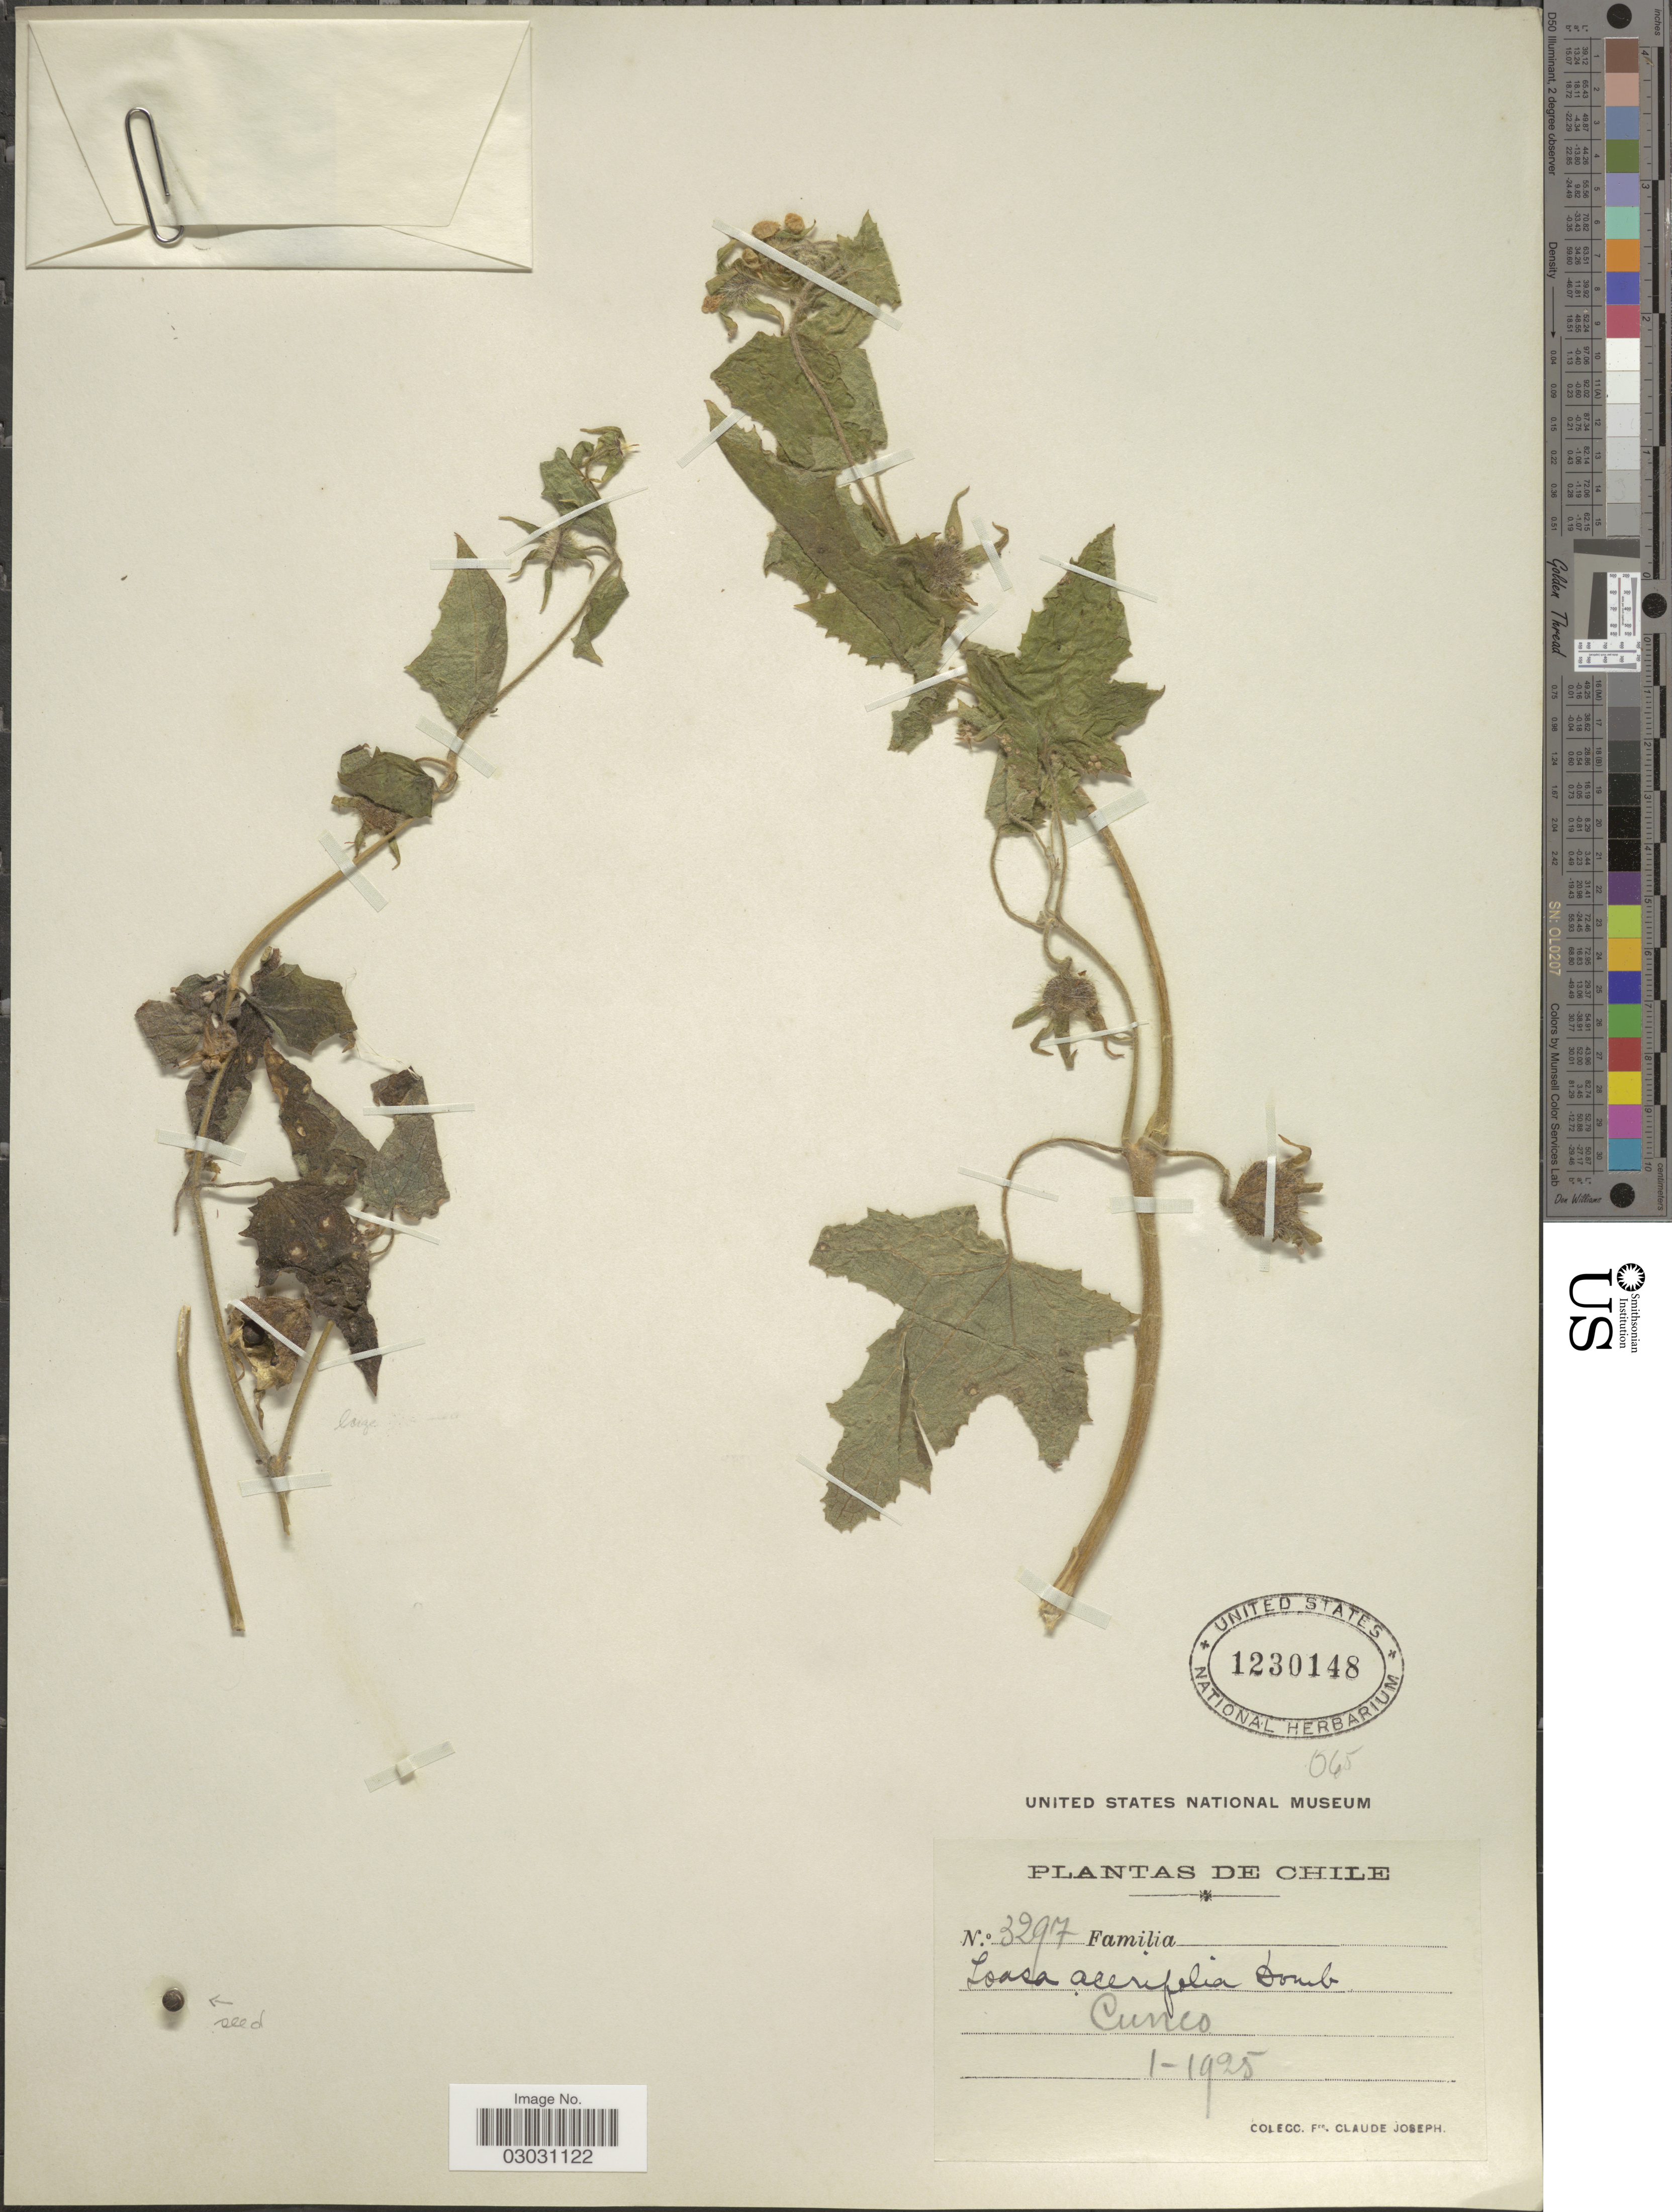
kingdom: Plantae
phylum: Tracheophyta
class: Magnoliopsida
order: Cornales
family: Loasaceae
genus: Loasa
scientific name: Loasa acerifolia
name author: Dombey ex Juss.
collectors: Bro. Claude-Joseph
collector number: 3297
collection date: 1925-01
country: Chile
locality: Cunco.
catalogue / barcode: US 1230148